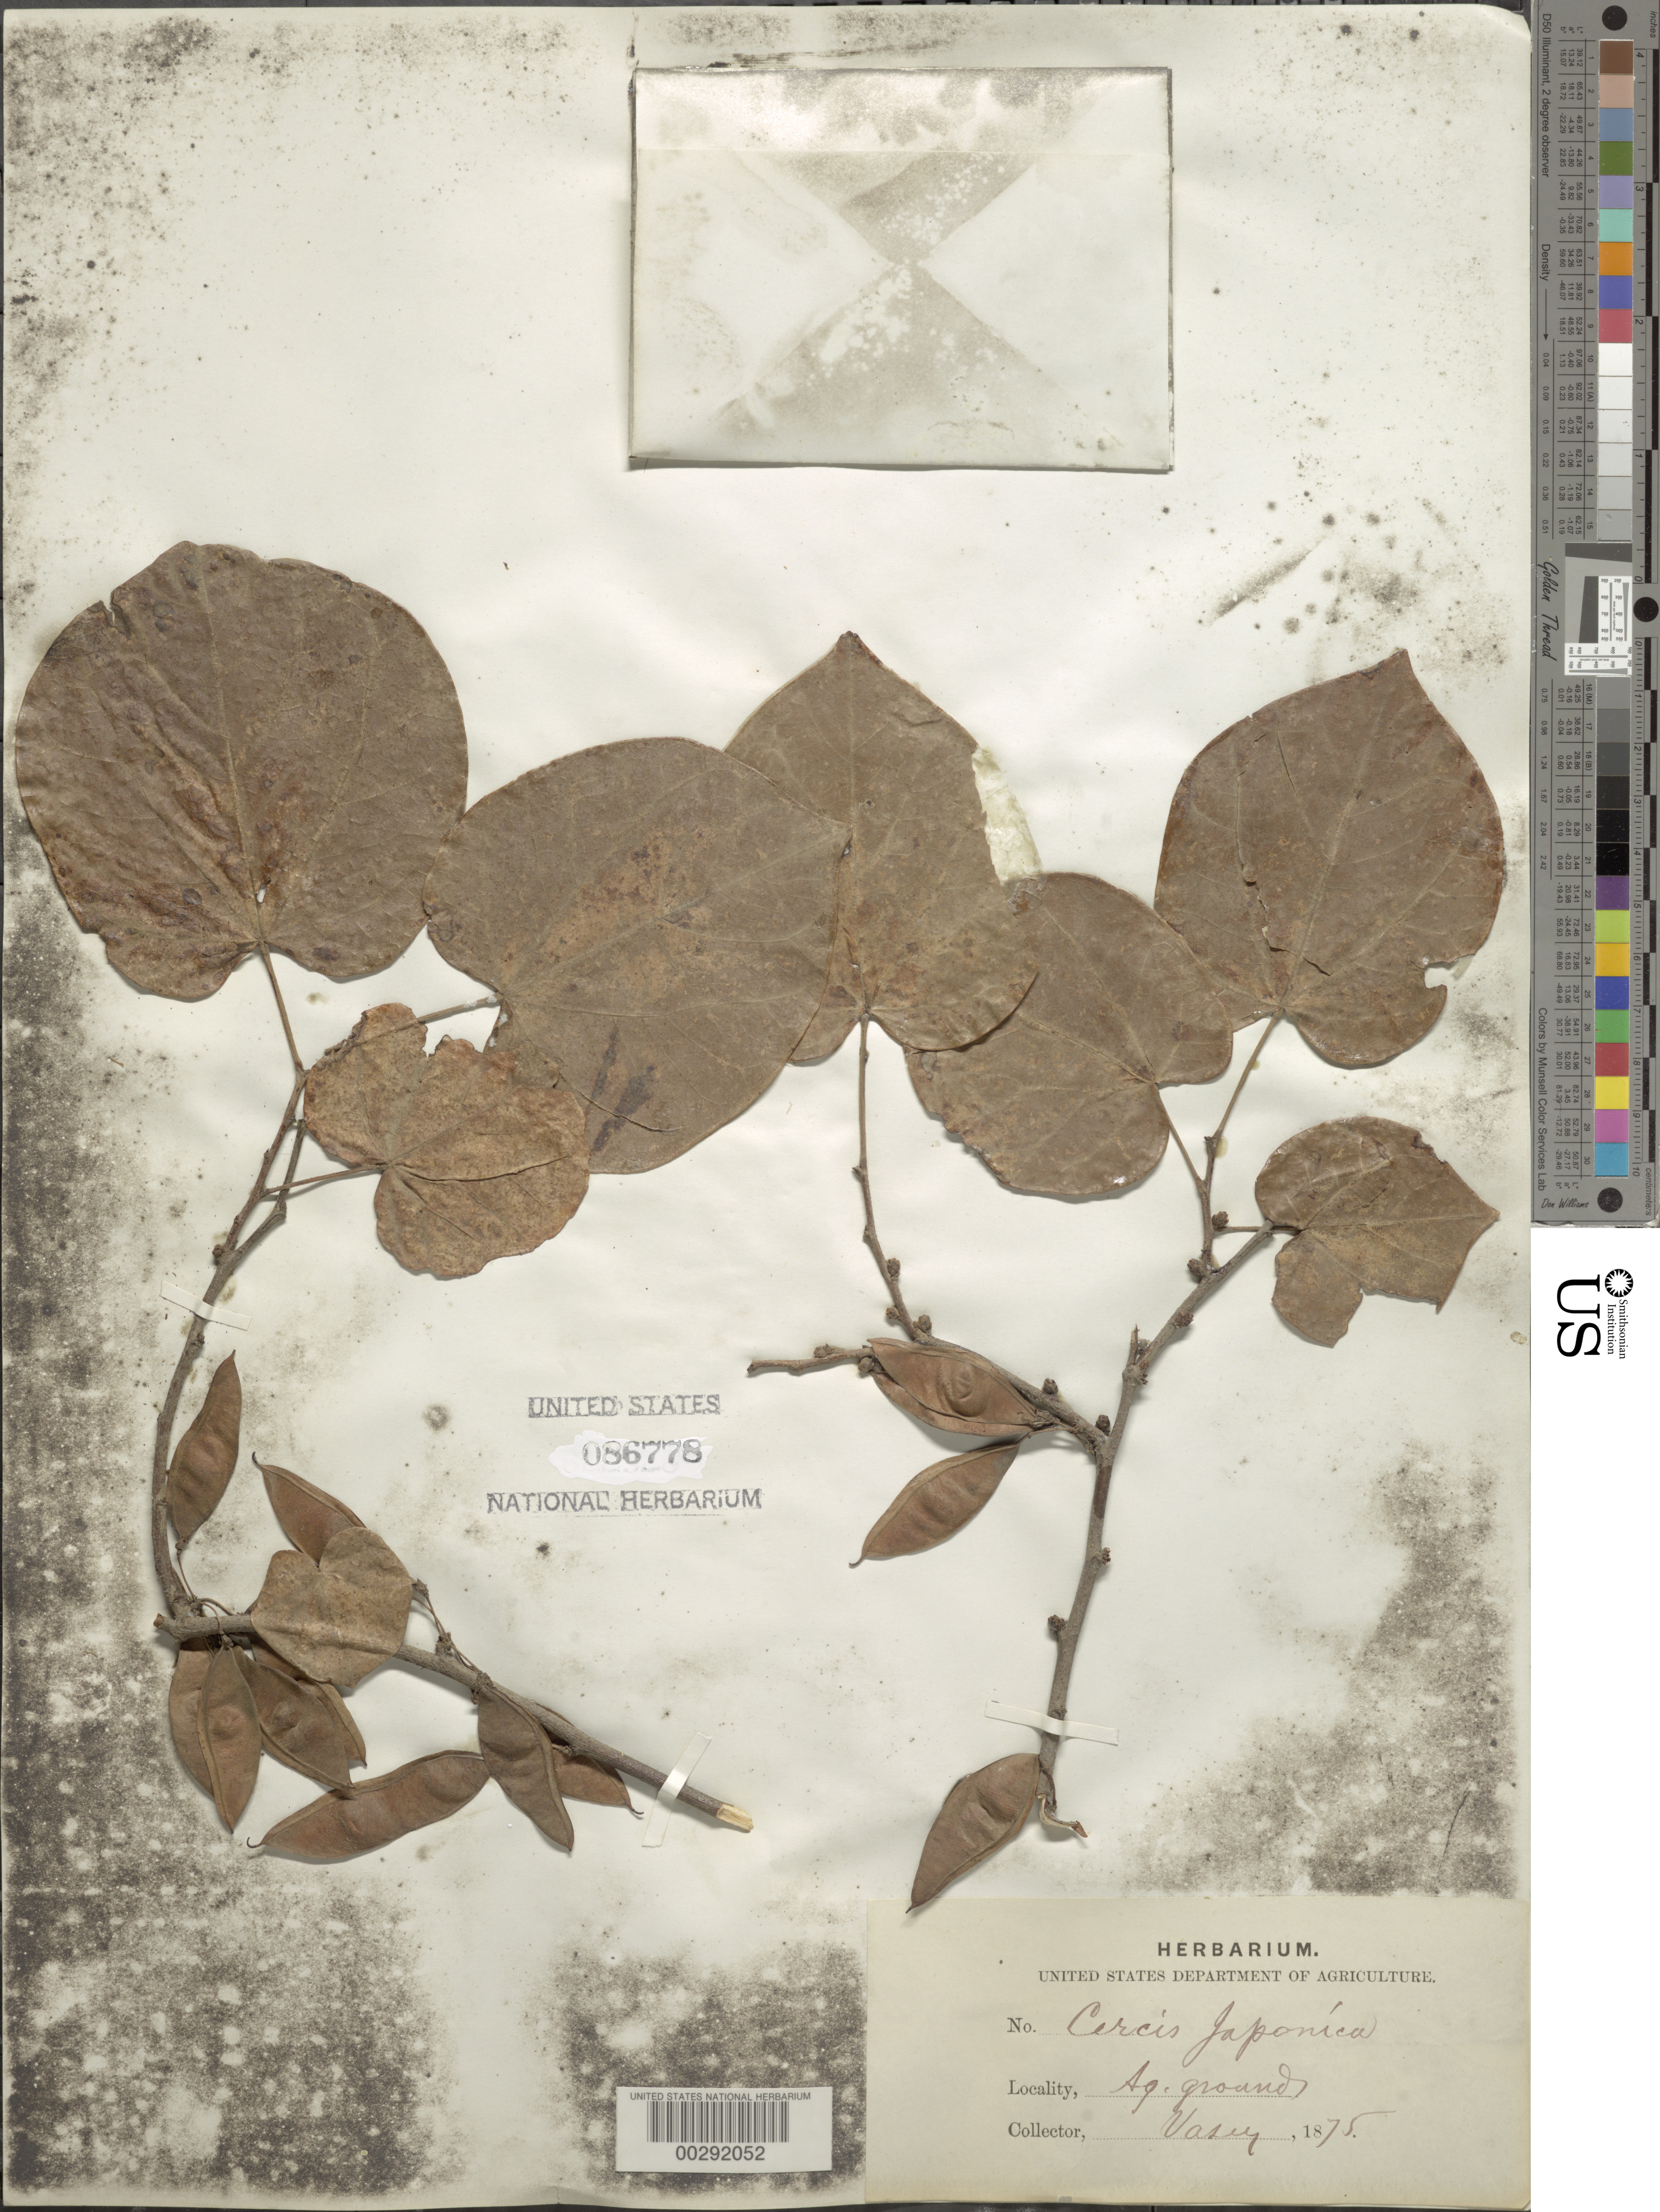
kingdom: Plantae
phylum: Tracheophyta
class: Magnoliopsida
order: Fabales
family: Fabaceae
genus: Cercis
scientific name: Cercis chinensis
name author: Bunge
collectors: G. R. Vasey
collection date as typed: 1875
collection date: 1875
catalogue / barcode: US 86778